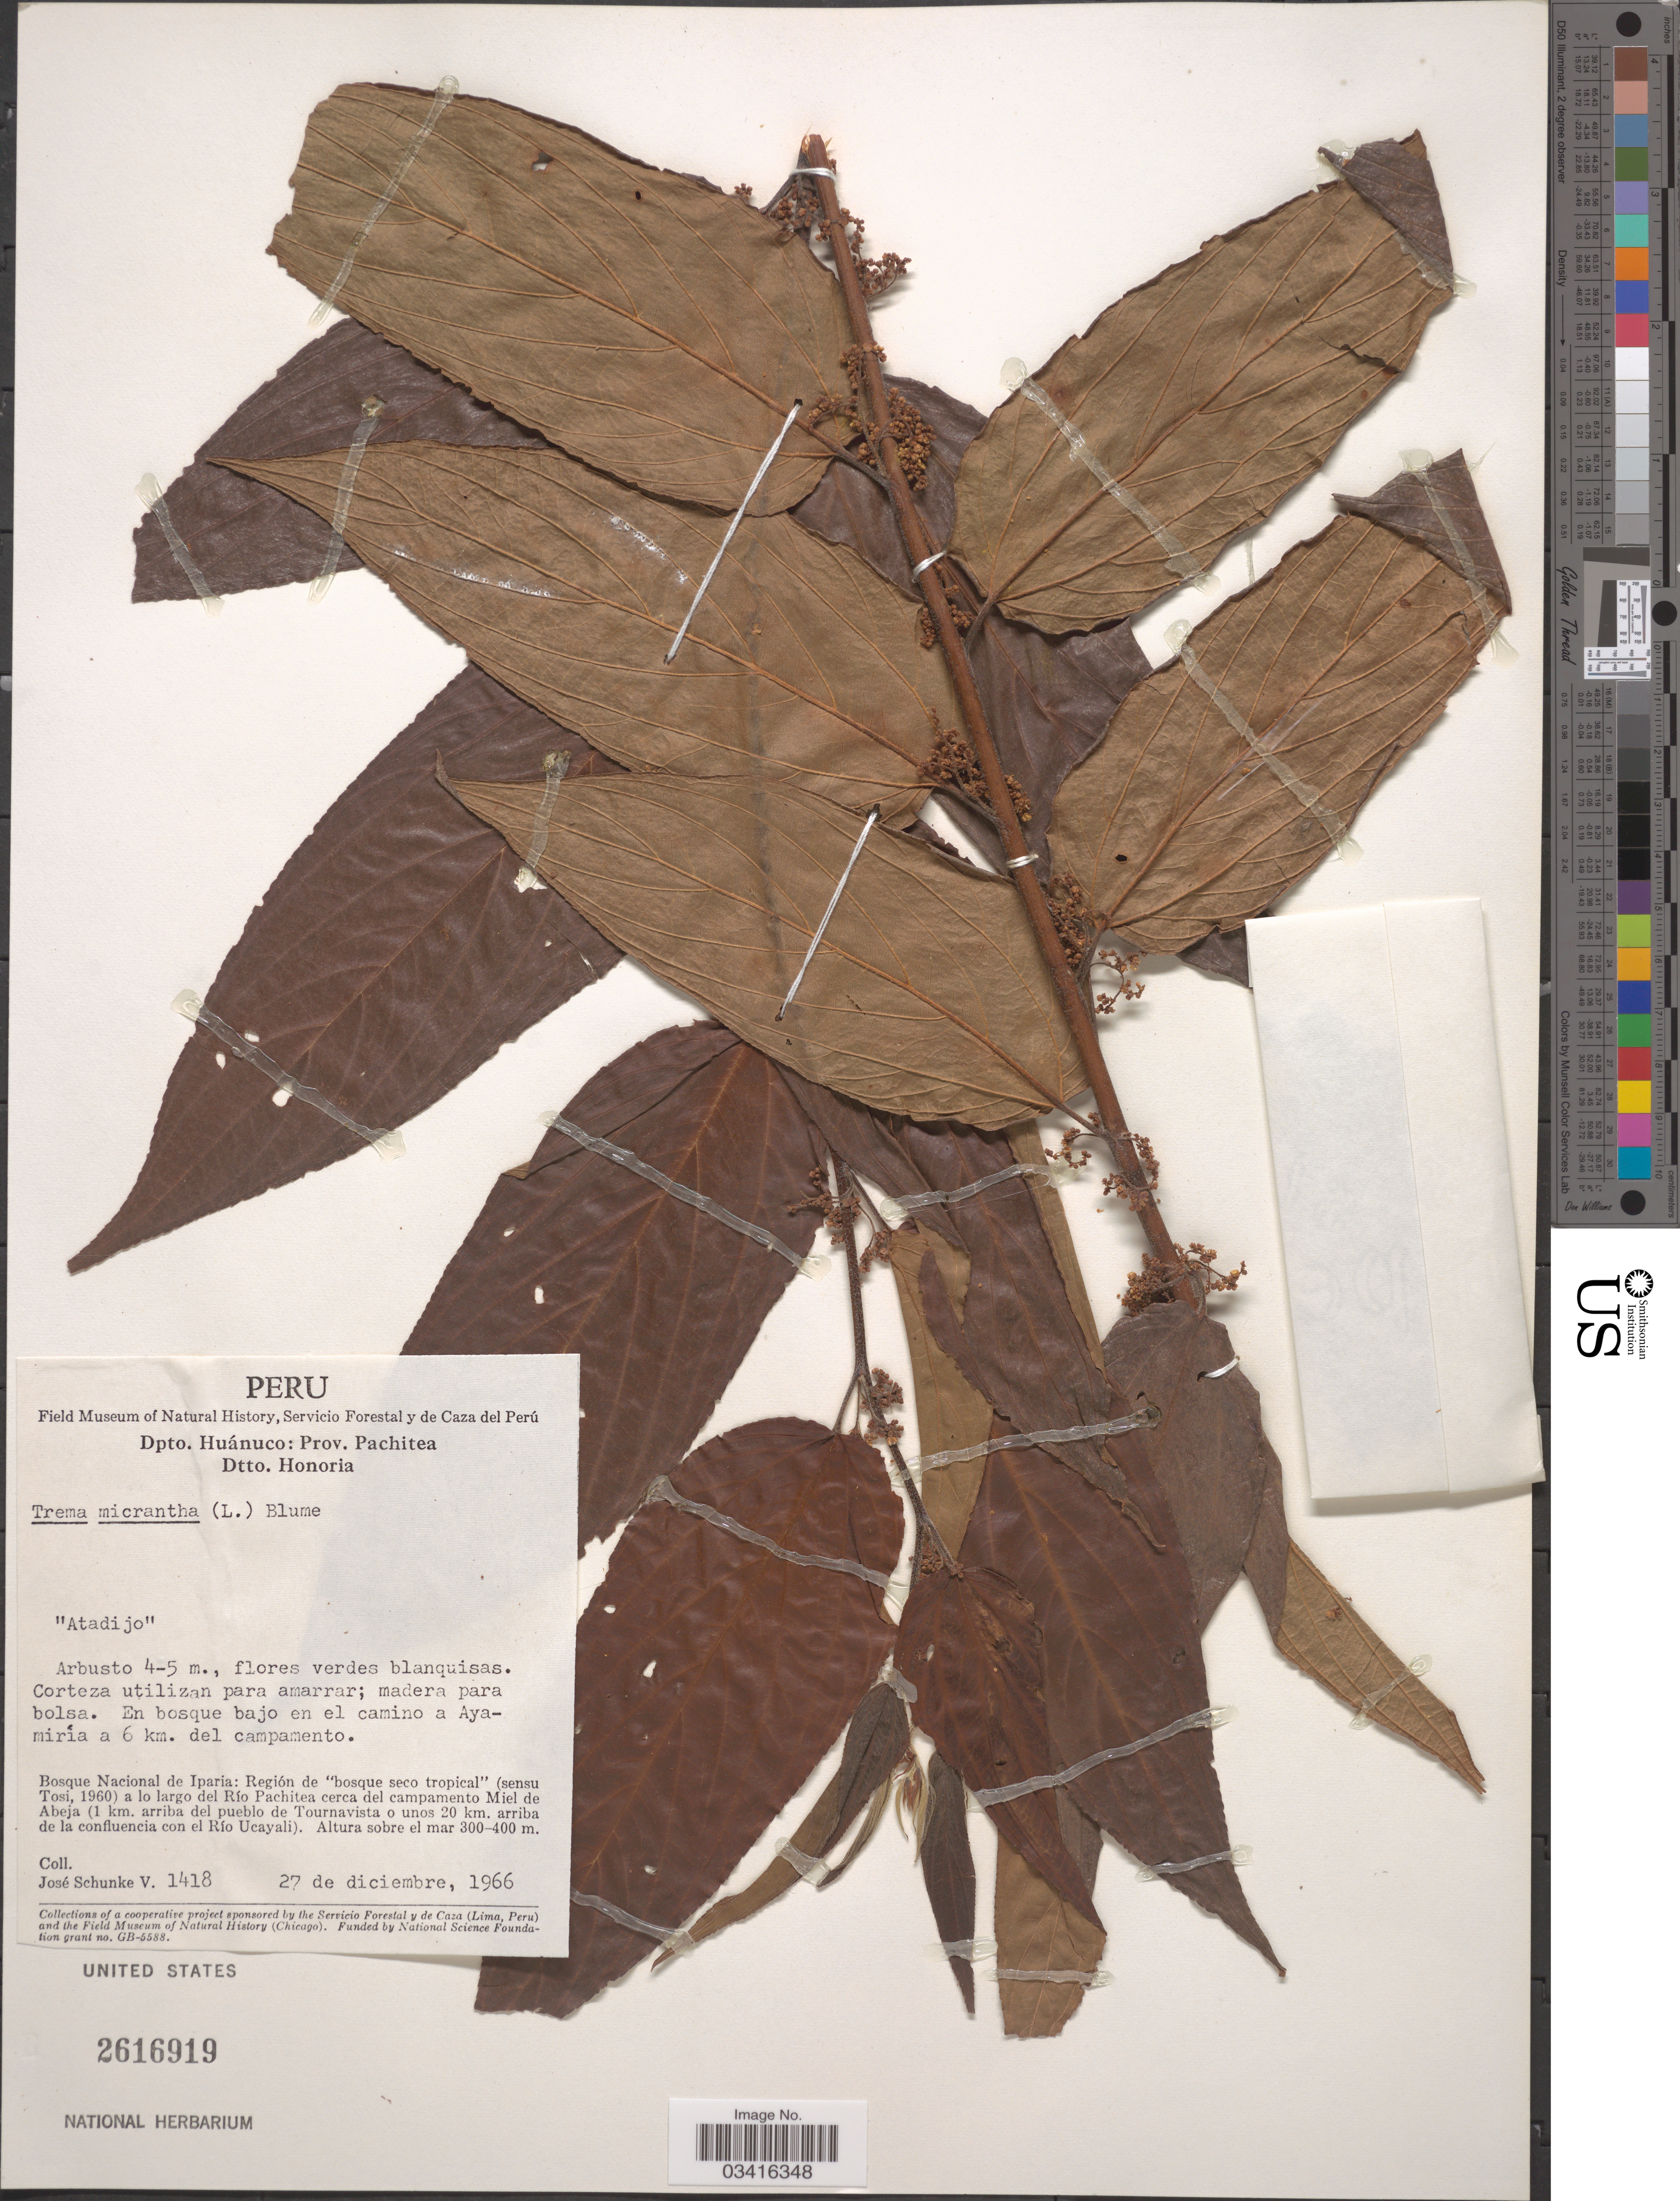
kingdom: Plantae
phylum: Tracheophyta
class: Magnoliopsida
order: Rosales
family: Cannabaceae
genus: Trema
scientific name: Trema micranthum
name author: (L.) Blume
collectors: J. Schunke Vigo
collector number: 1418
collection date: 1966-12-27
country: Peru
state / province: Huánuco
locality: Dpto. Huánuco: Prov. Pachitea. Dtto. Honoria. En bosque bajo en el camino a Ayamiria a 6 km. del campamento. Bosque Nacional de Iparia: Región de "bosque seco tropical" (sensu Tosi, 1960) a lo largo del Río Pachitea cerca del campamento Miel de Abeja (1 km. arriba del pueblo de Tournavista o unos 20 km. arriba de la confluencia con el Río Ucayali).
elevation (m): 300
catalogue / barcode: US 2616919